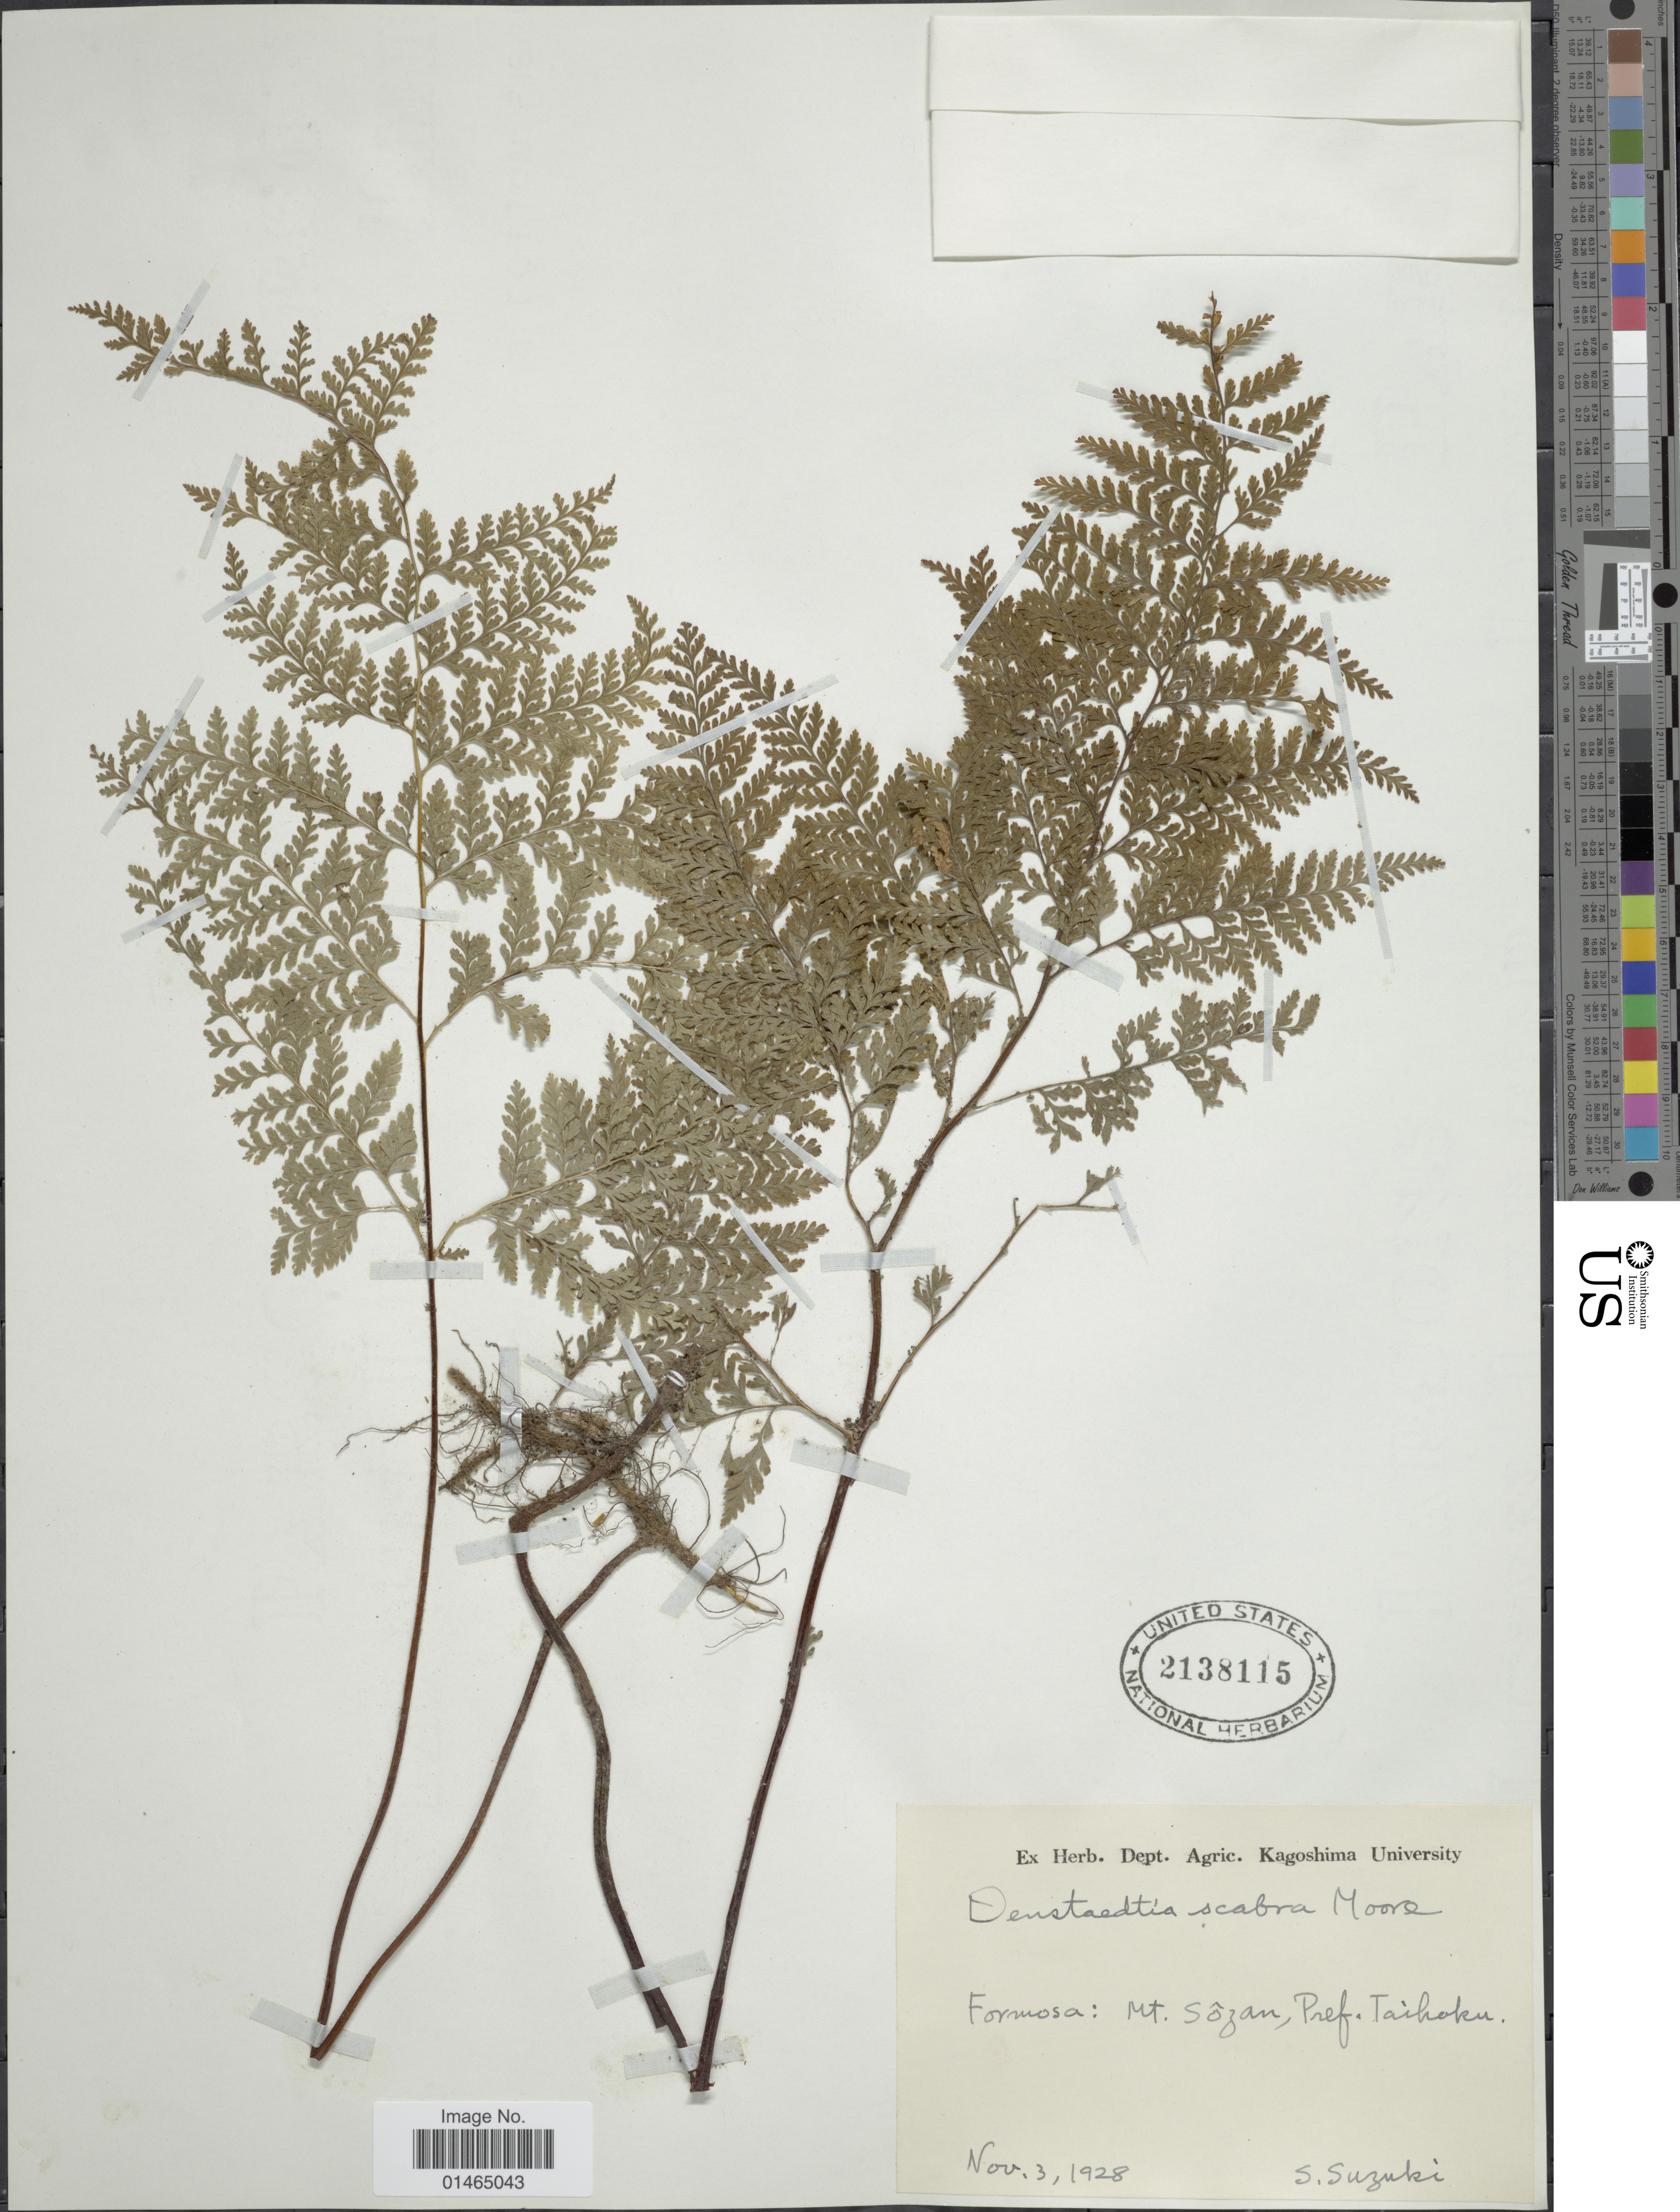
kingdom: Plantae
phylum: Tracheophyta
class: Polypodiopsida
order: Polypodiales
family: Dennstaedtiaceae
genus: Dennstaedtia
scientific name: Dennstaedtia scabra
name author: (Wall. ex Hook.) T. Moore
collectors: S. Suzuki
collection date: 1928-11-03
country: Taiwan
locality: Formosa: Mt. Sôzan, Pref. Taihoku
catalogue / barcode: US 2138115